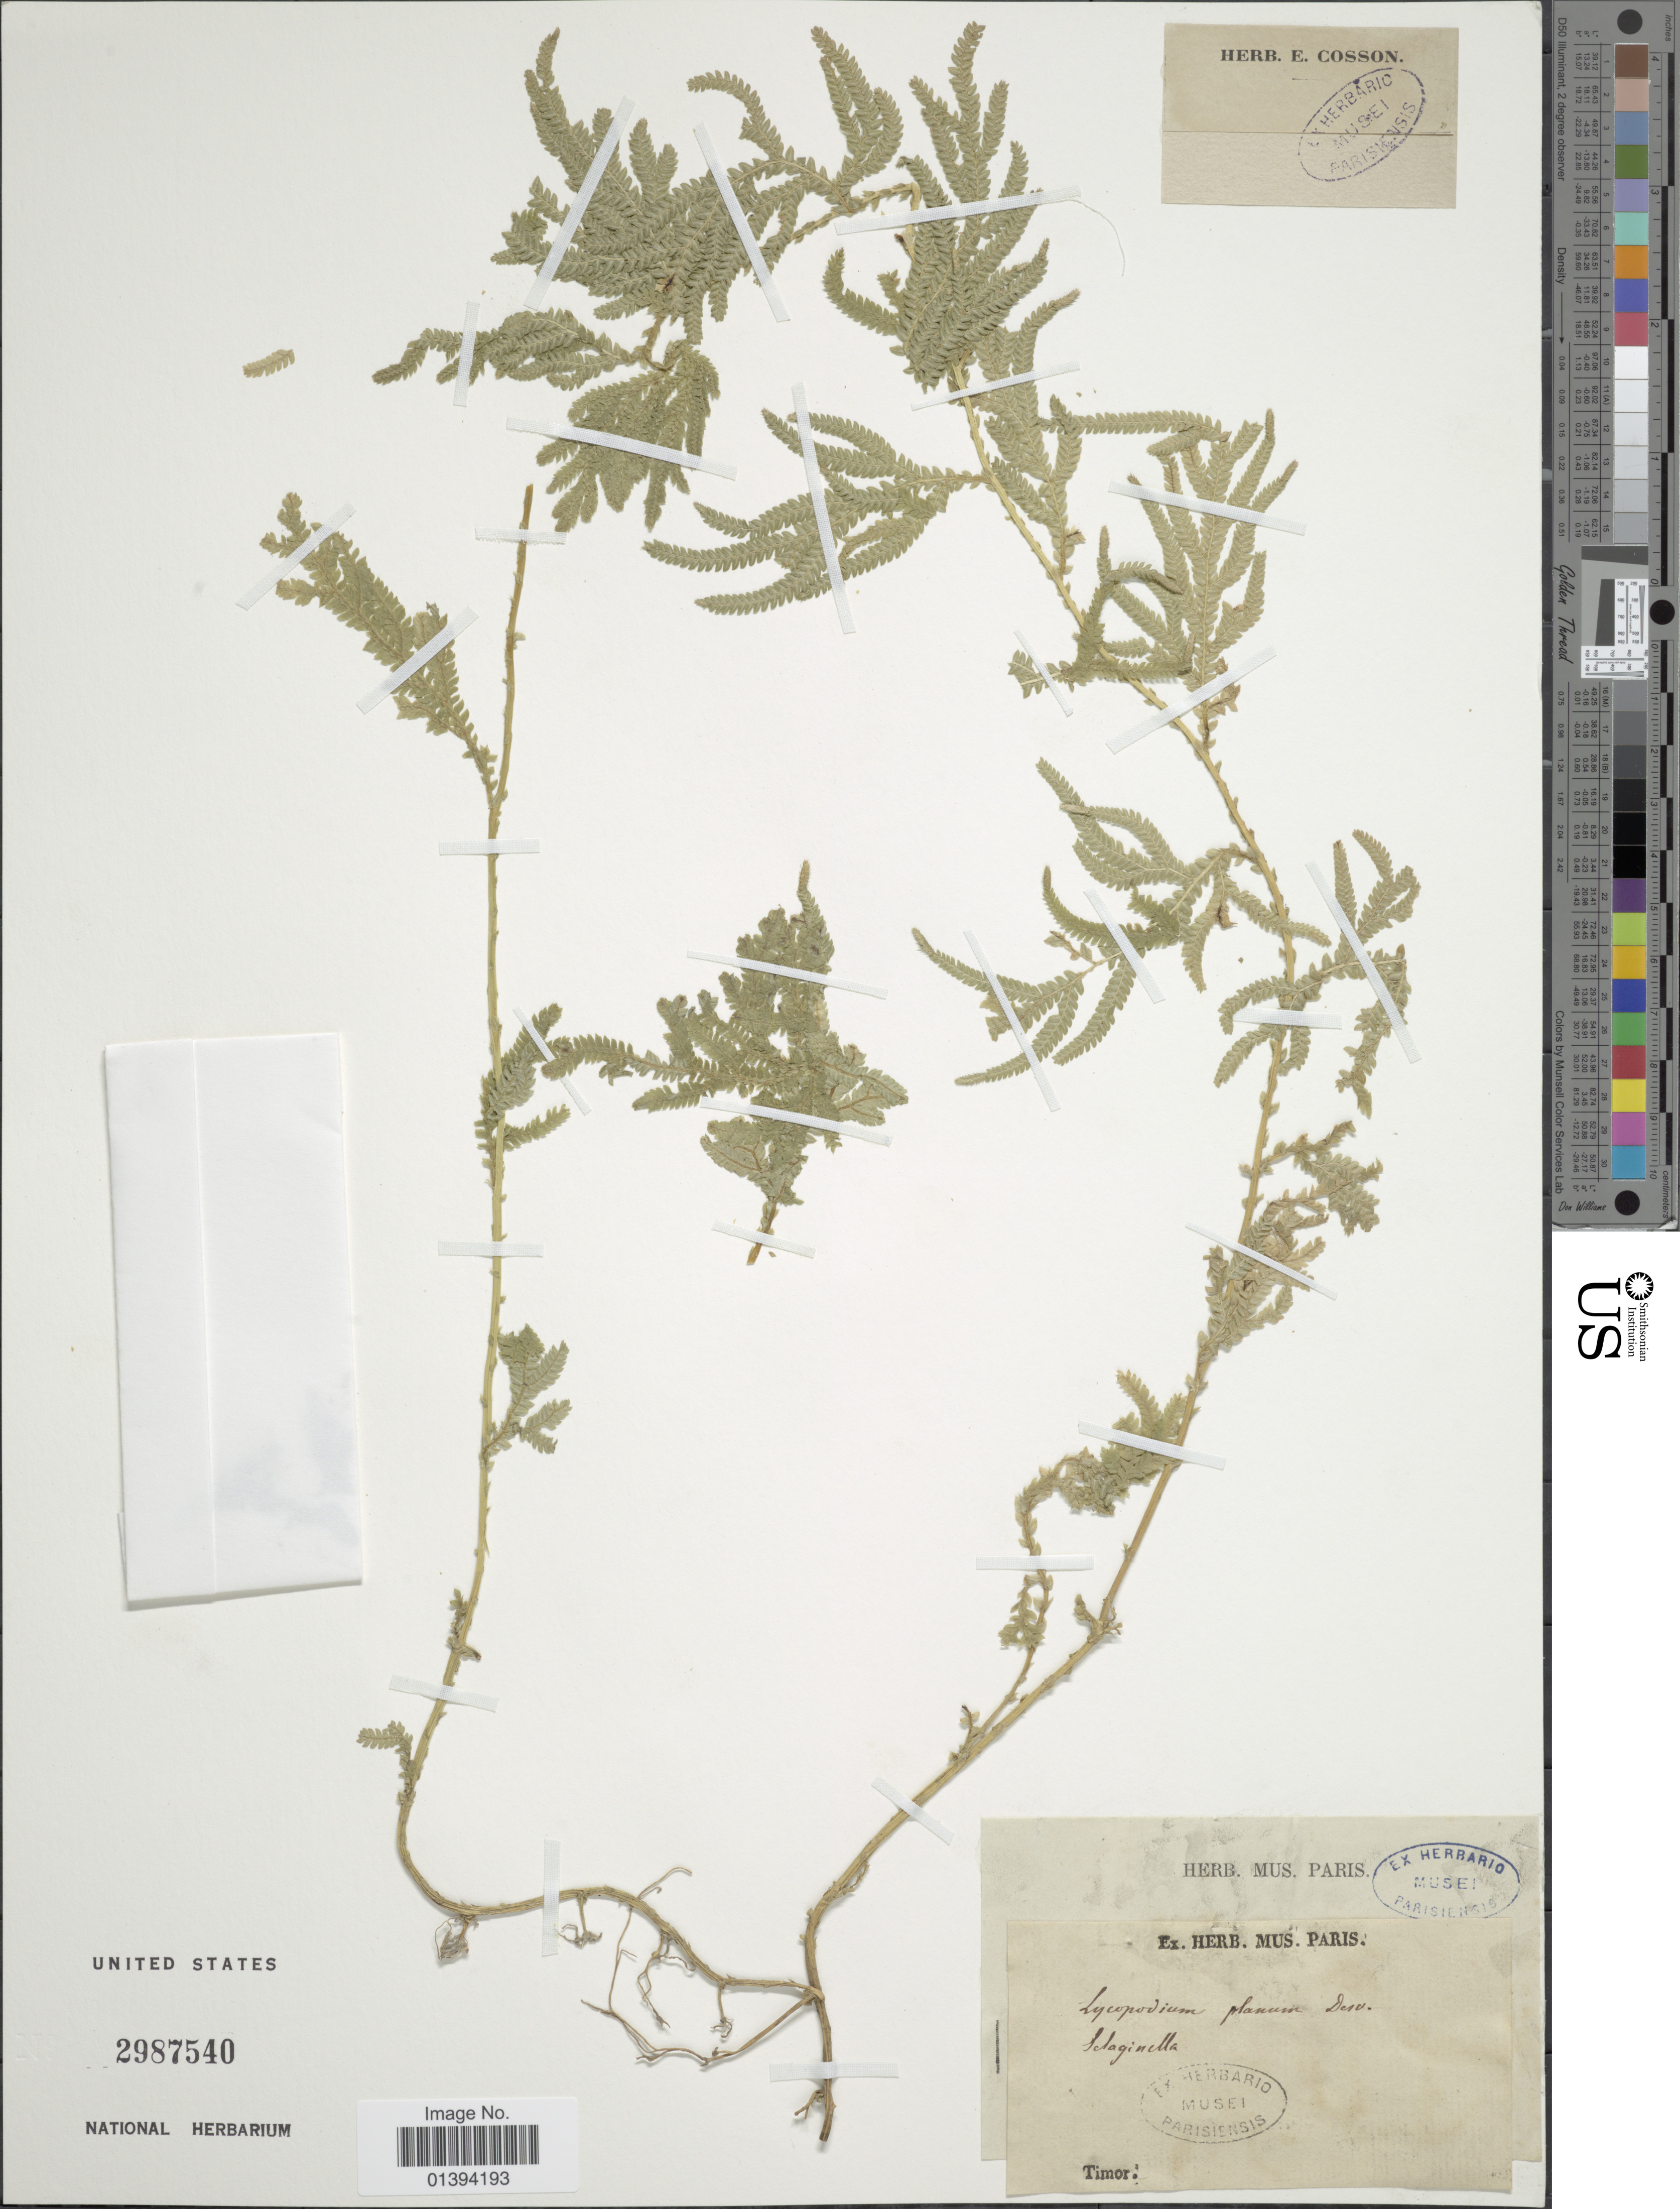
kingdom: Plantae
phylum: Tracheophyta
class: Lycopodiopsida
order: Selaginellales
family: Selaginellaceae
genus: Selaginella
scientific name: Selaginella plana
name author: (Desv. ex Poir.) Hieron.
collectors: ex herb. Mus. Paris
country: East Timor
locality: Timor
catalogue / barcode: US 2987540